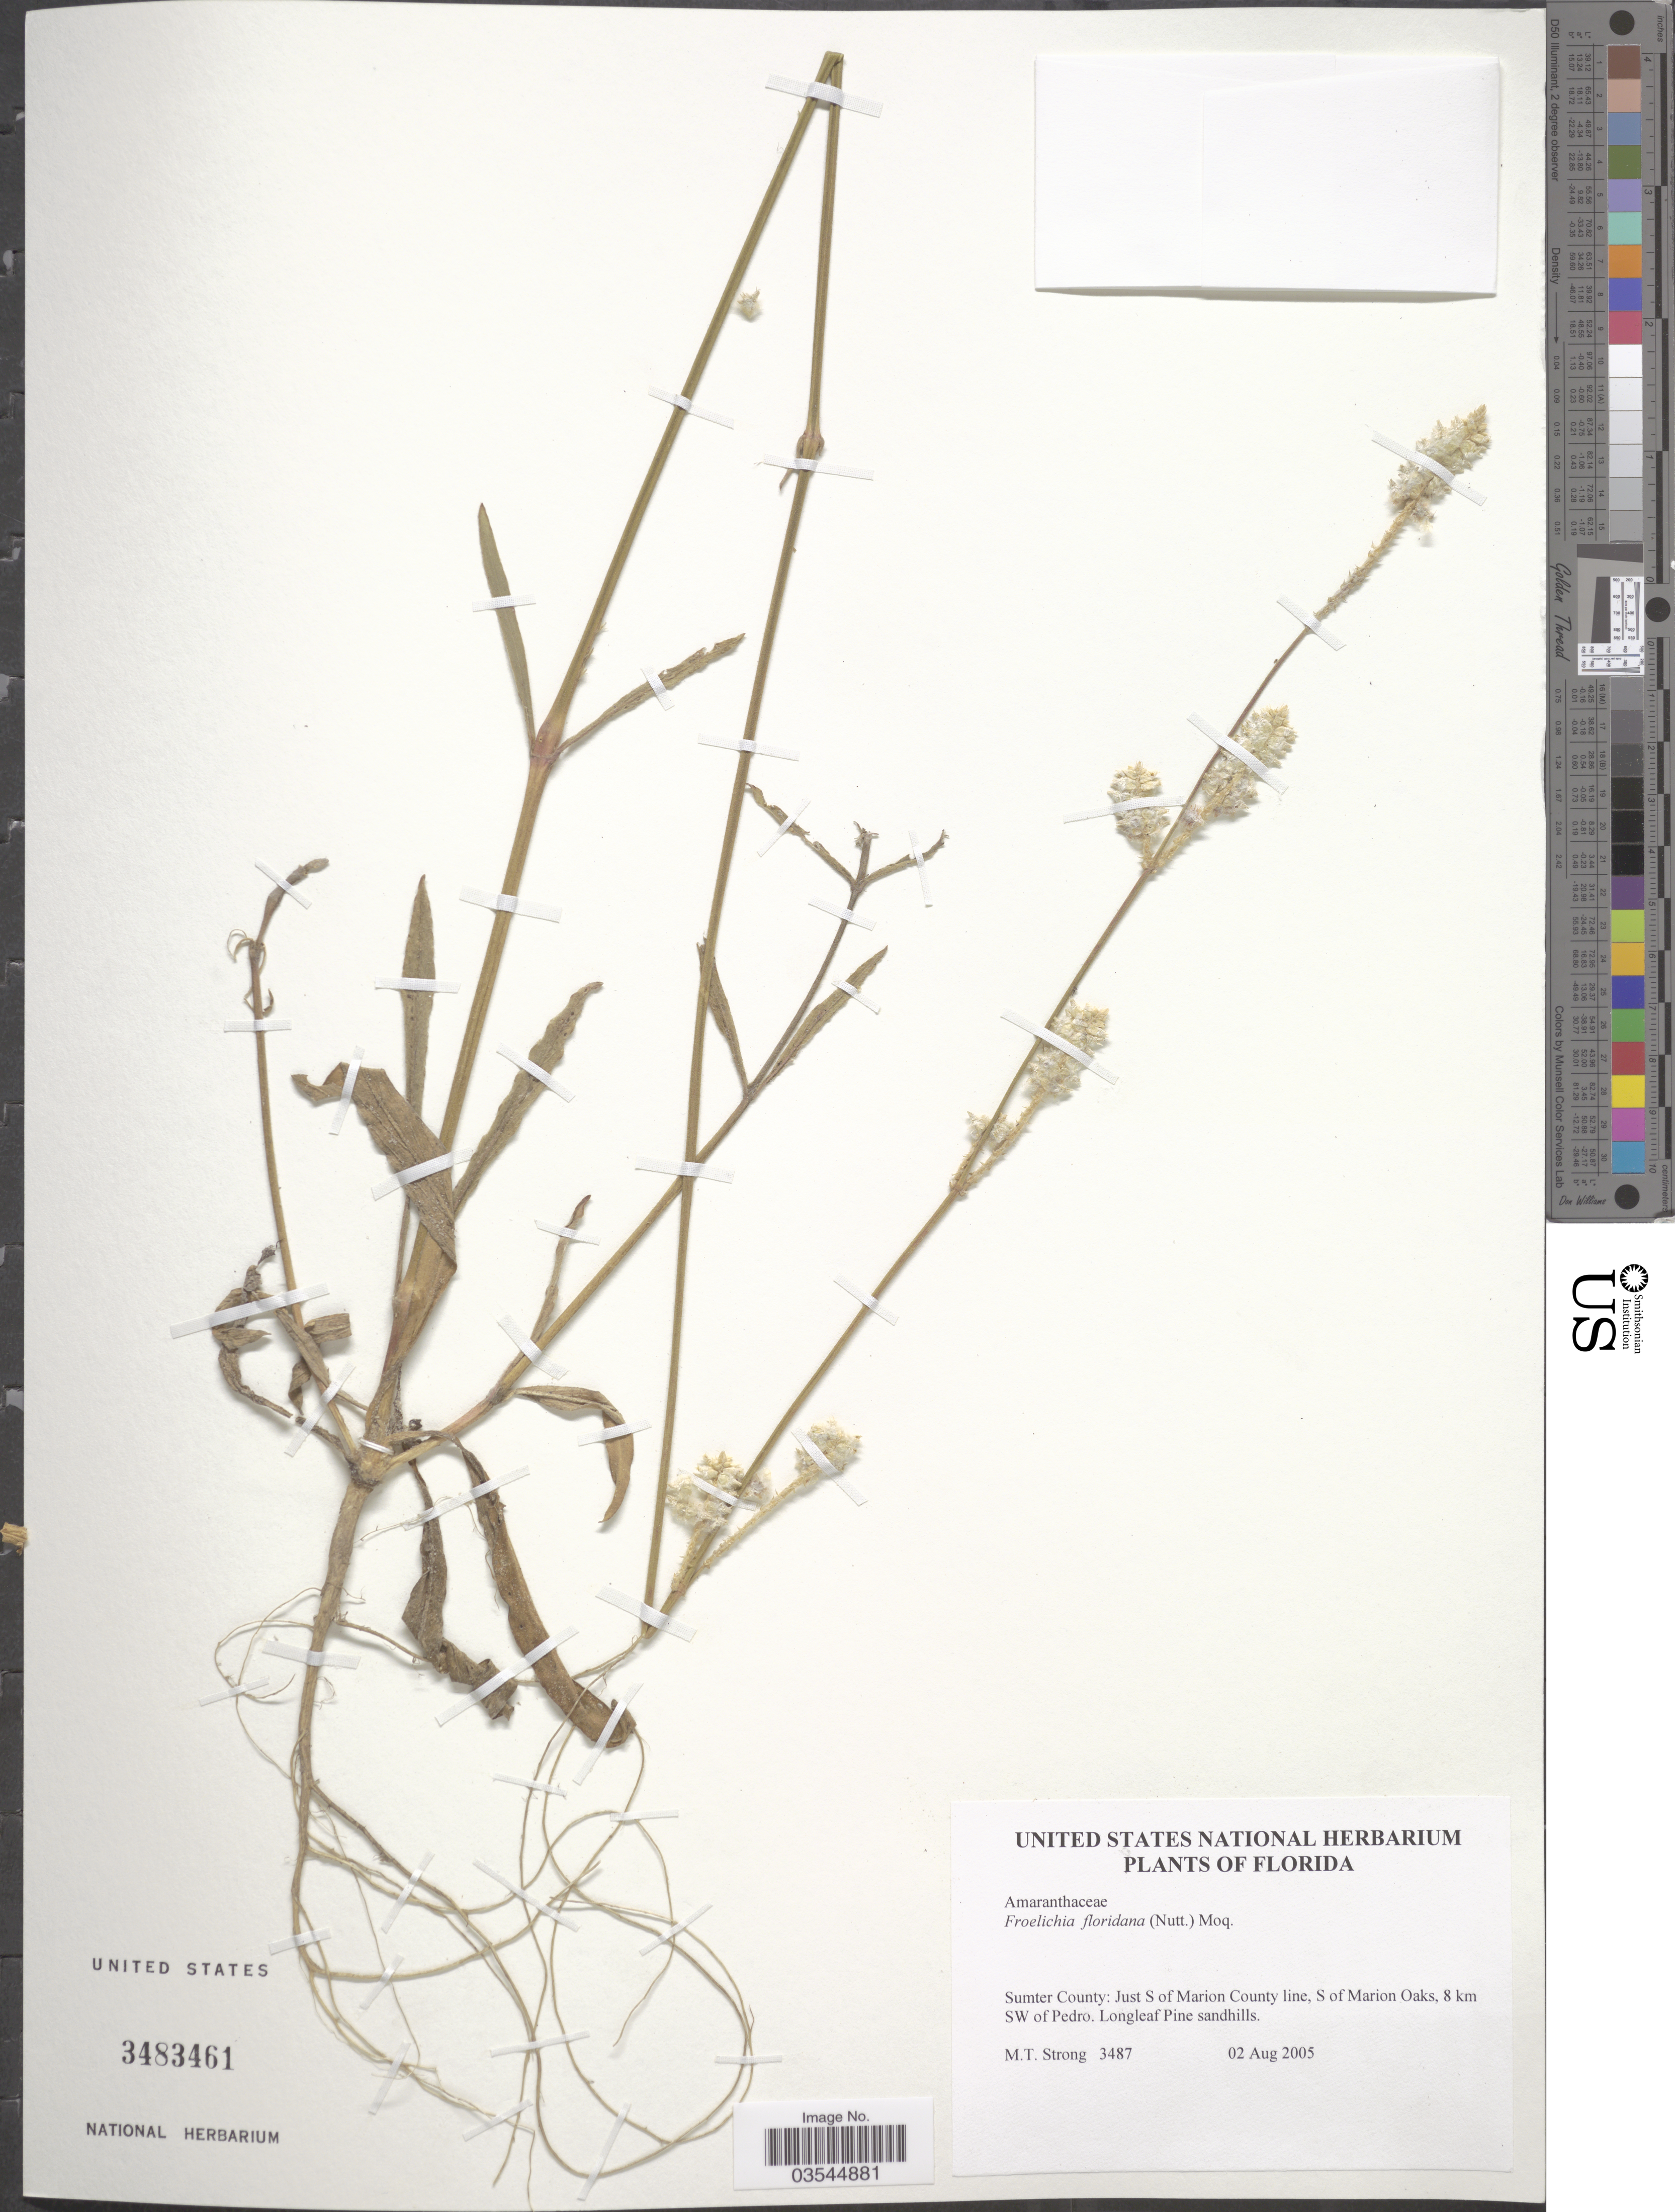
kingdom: Plantae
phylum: Tracheophyta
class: Magnoliopsida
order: Caryophyllales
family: Amaranthaceae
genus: Froelichia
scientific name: Froelichia floridana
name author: (Nutt.) Moq.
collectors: M. T. Strong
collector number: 3487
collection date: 2005-08-02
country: United States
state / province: Florida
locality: Sumter County: Just S of Marion County line, S of Marion Oaks, 8 km SW of Pedro.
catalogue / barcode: US 3483461